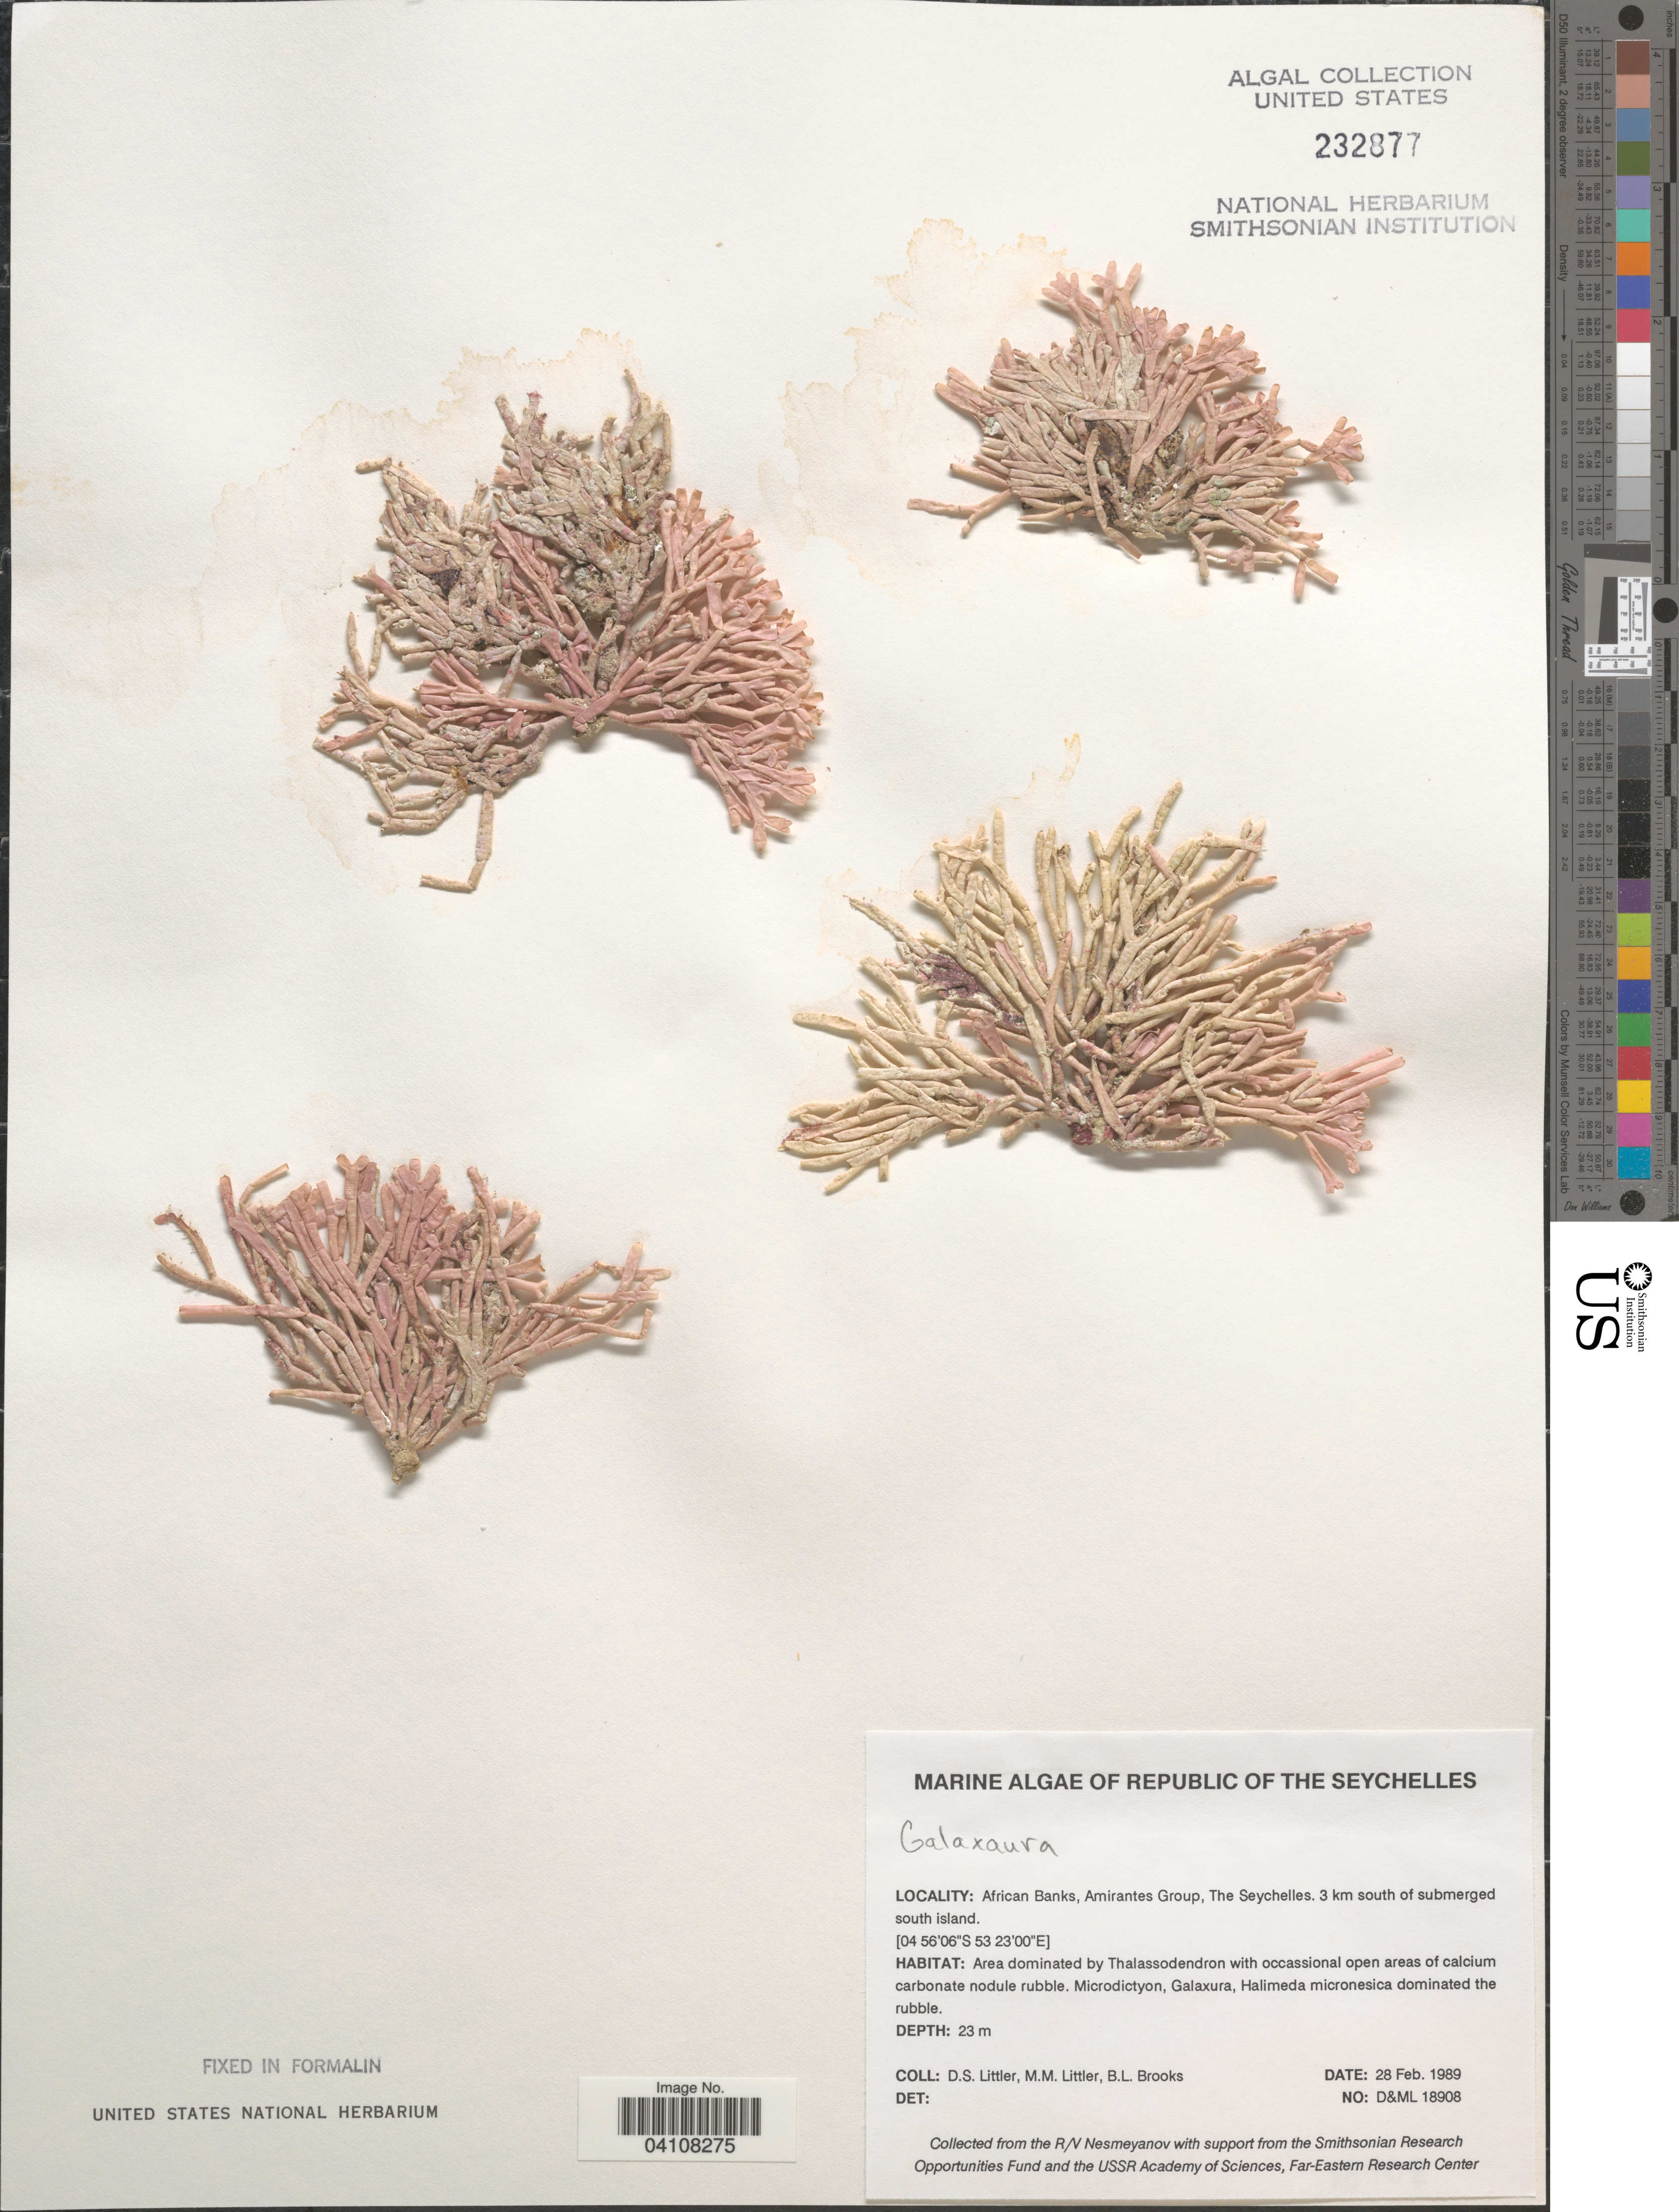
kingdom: Plantae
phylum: Rhodophyta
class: Florideophyceae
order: Nemaliales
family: Galaxauraceae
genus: Galaxaura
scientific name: Galaxaura sp.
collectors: D. S. Littler & B. Brooks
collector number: D&ML18908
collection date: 1989-02-28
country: Seychelles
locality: Republic of The Seychelles. African Banks, Amirantes Group. 3 km south of submerged south island.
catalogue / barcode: US 232877